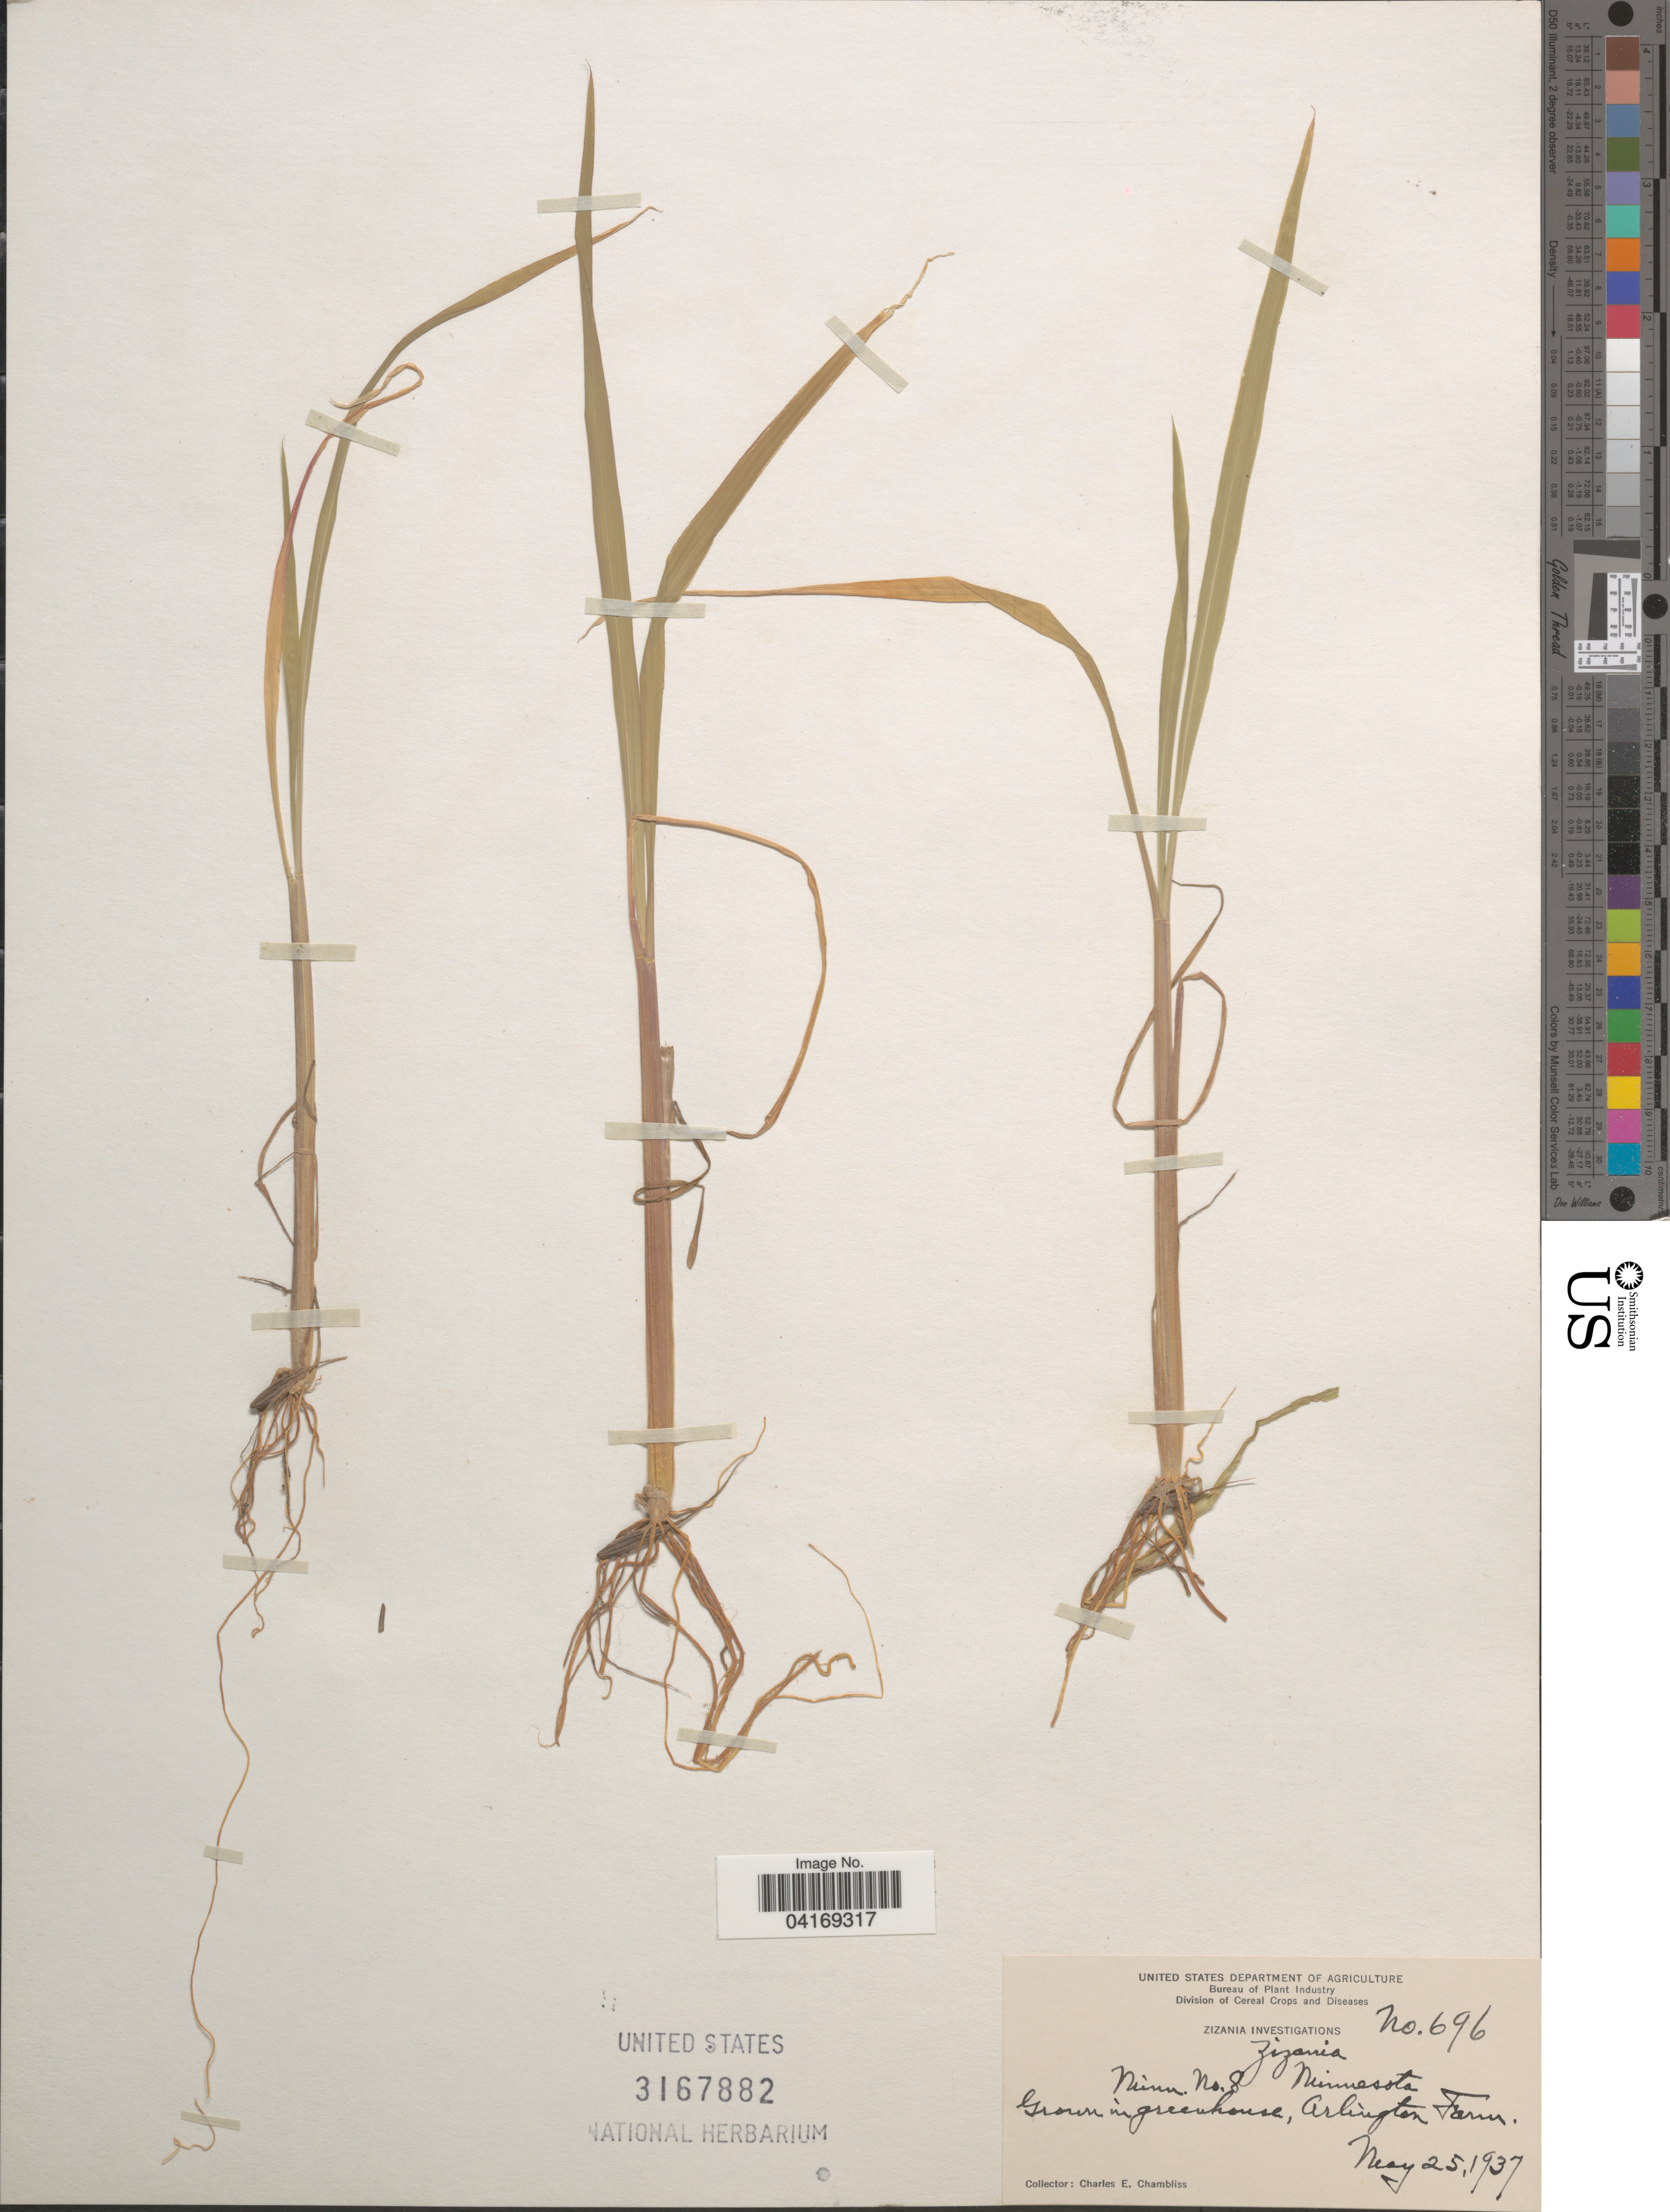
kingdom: Plantae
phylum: Tracheophyta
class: Liliopsida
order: Poales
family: Poaceae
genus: Zizania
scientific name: Zizania sp.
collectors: C. Chambliss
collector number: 696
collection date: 1937-05-25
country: United States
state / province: Virginia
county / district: Arlington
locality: In greenhouse, Arlington Farm.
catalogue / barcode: US 3167882